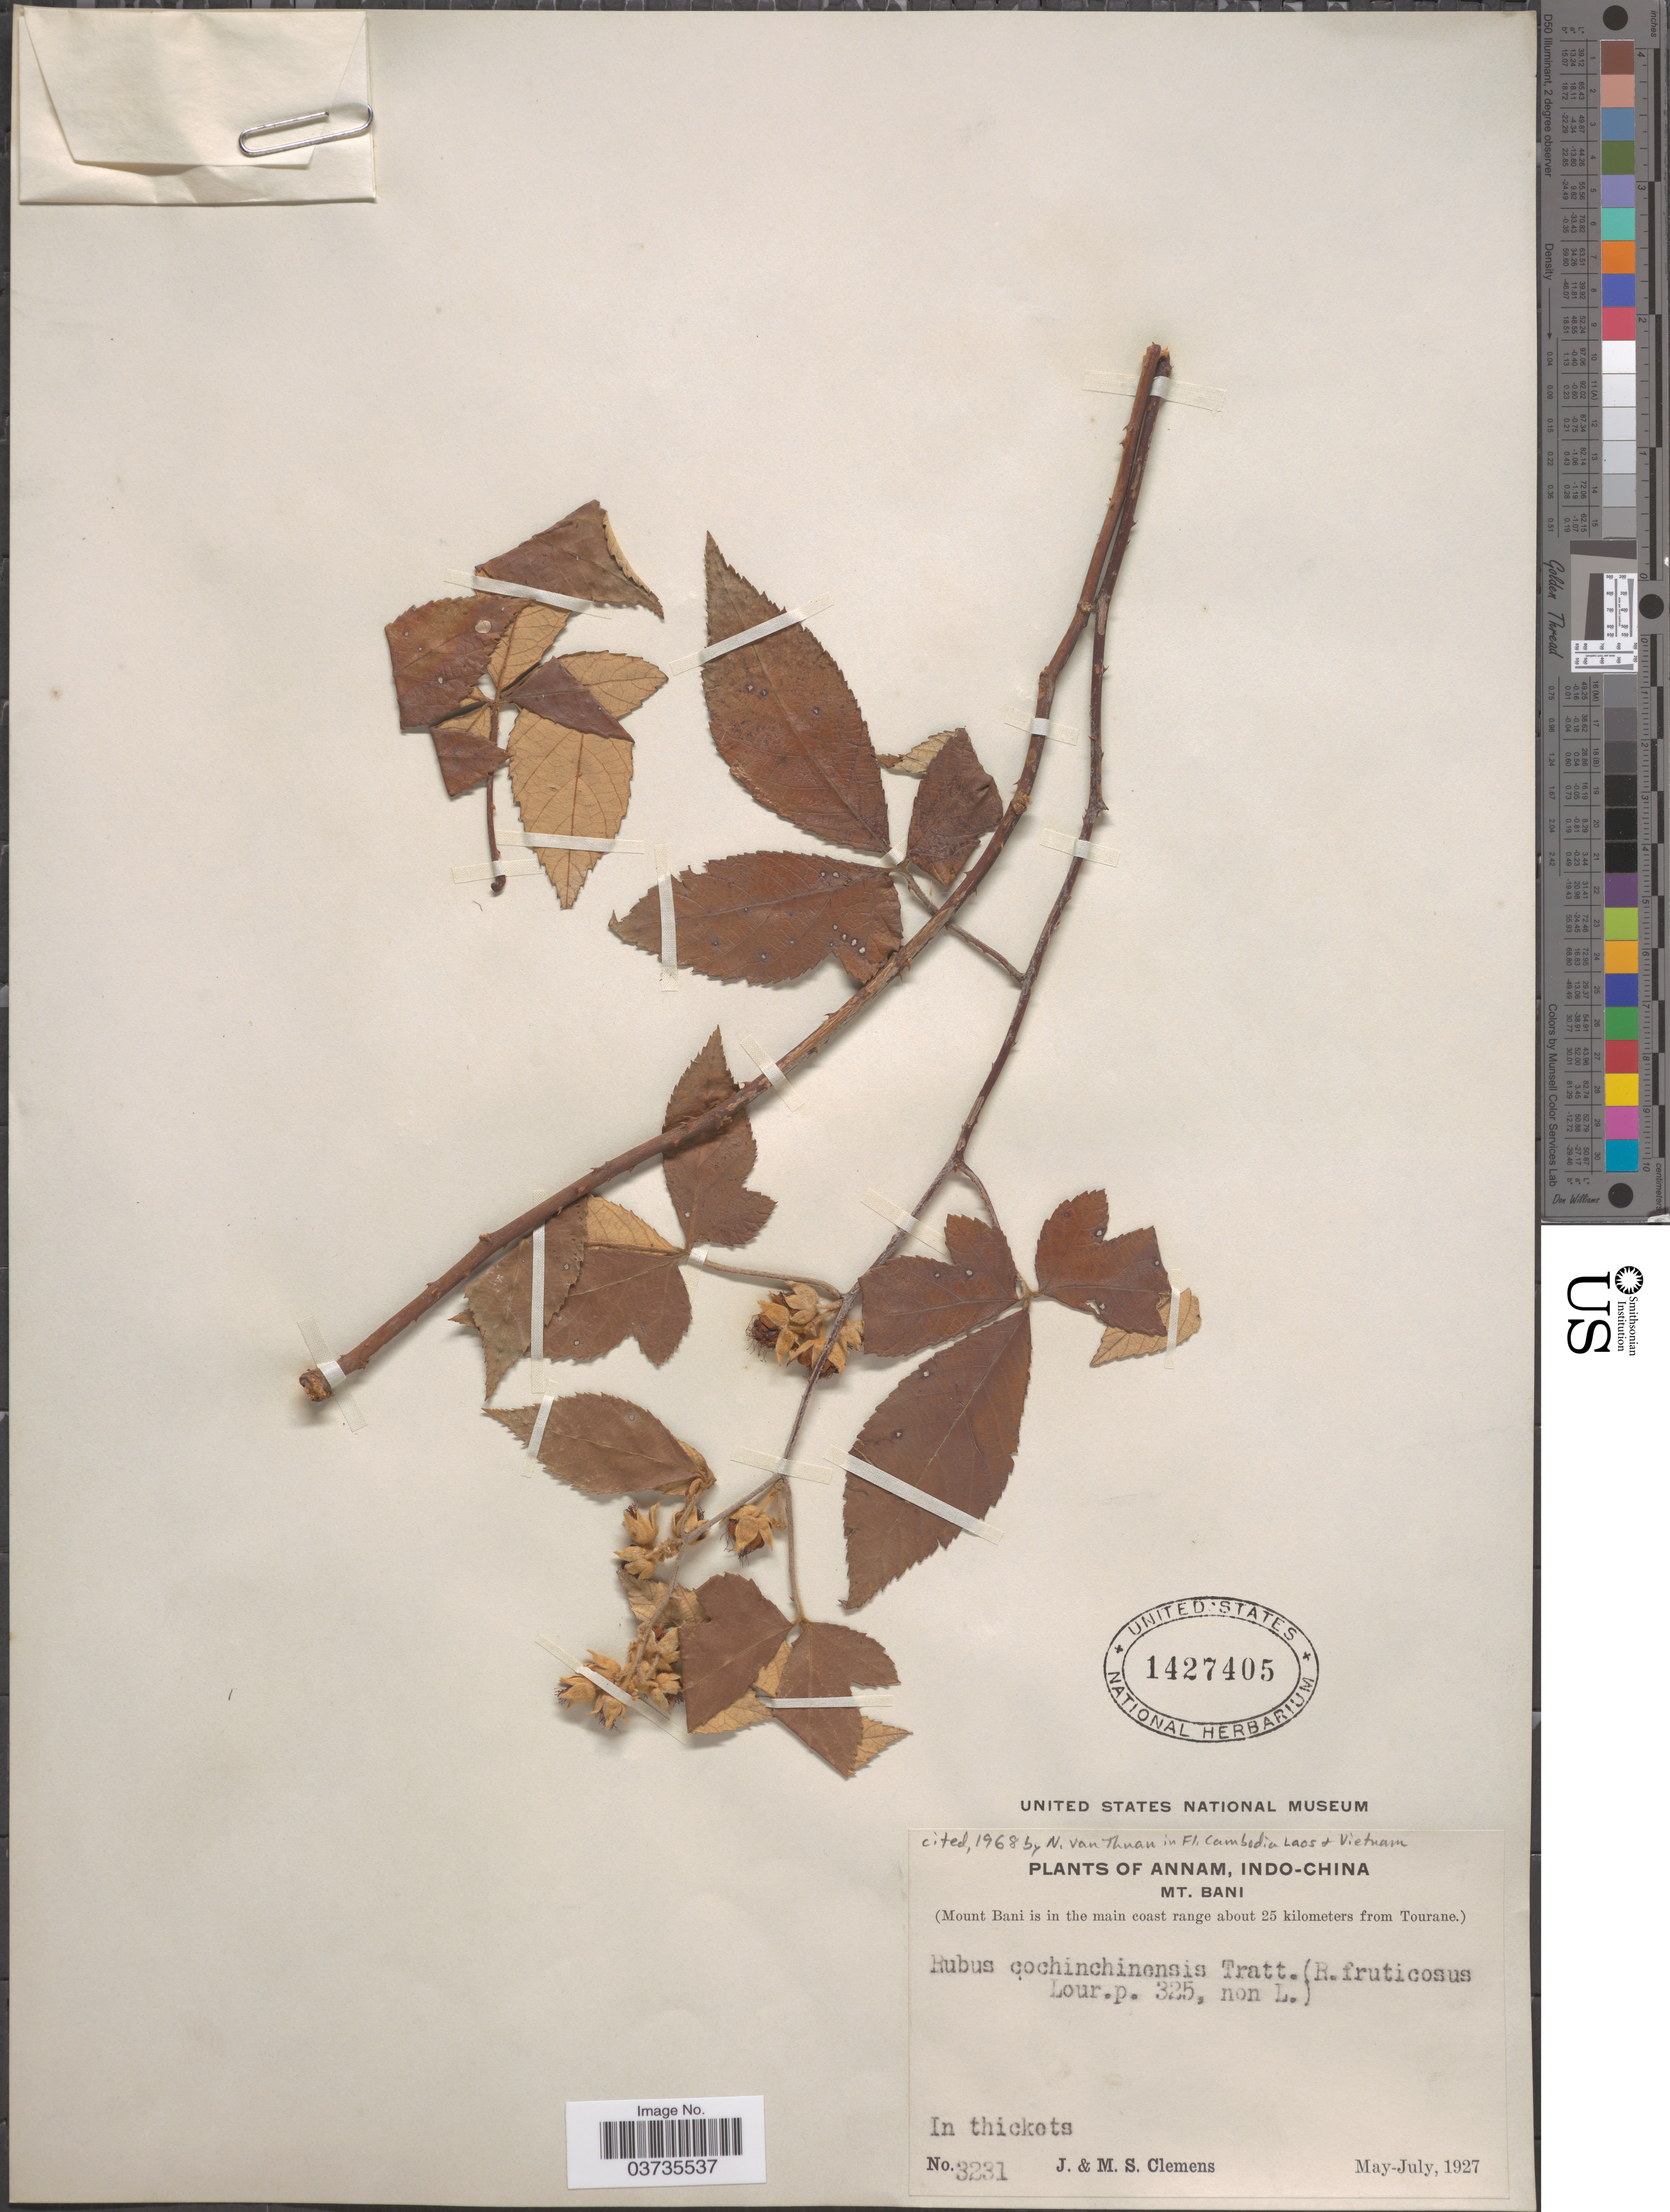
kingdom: Plantae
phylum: Tracheophyta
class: Magnoliopsida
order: Rosales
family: Rosaceae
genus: Rubus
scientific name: Rubus cochinchinensis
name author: Tratt.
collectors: J. Clemens & M. S. Clemens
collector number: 3231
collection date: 1927-05/1927-07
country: Vietnam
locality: Annam, Indo-China, Mt. Bani. (Mount Bani is in the main coast range about 25 kilometers from Tourane). In thickets.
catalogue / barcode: US 1427405